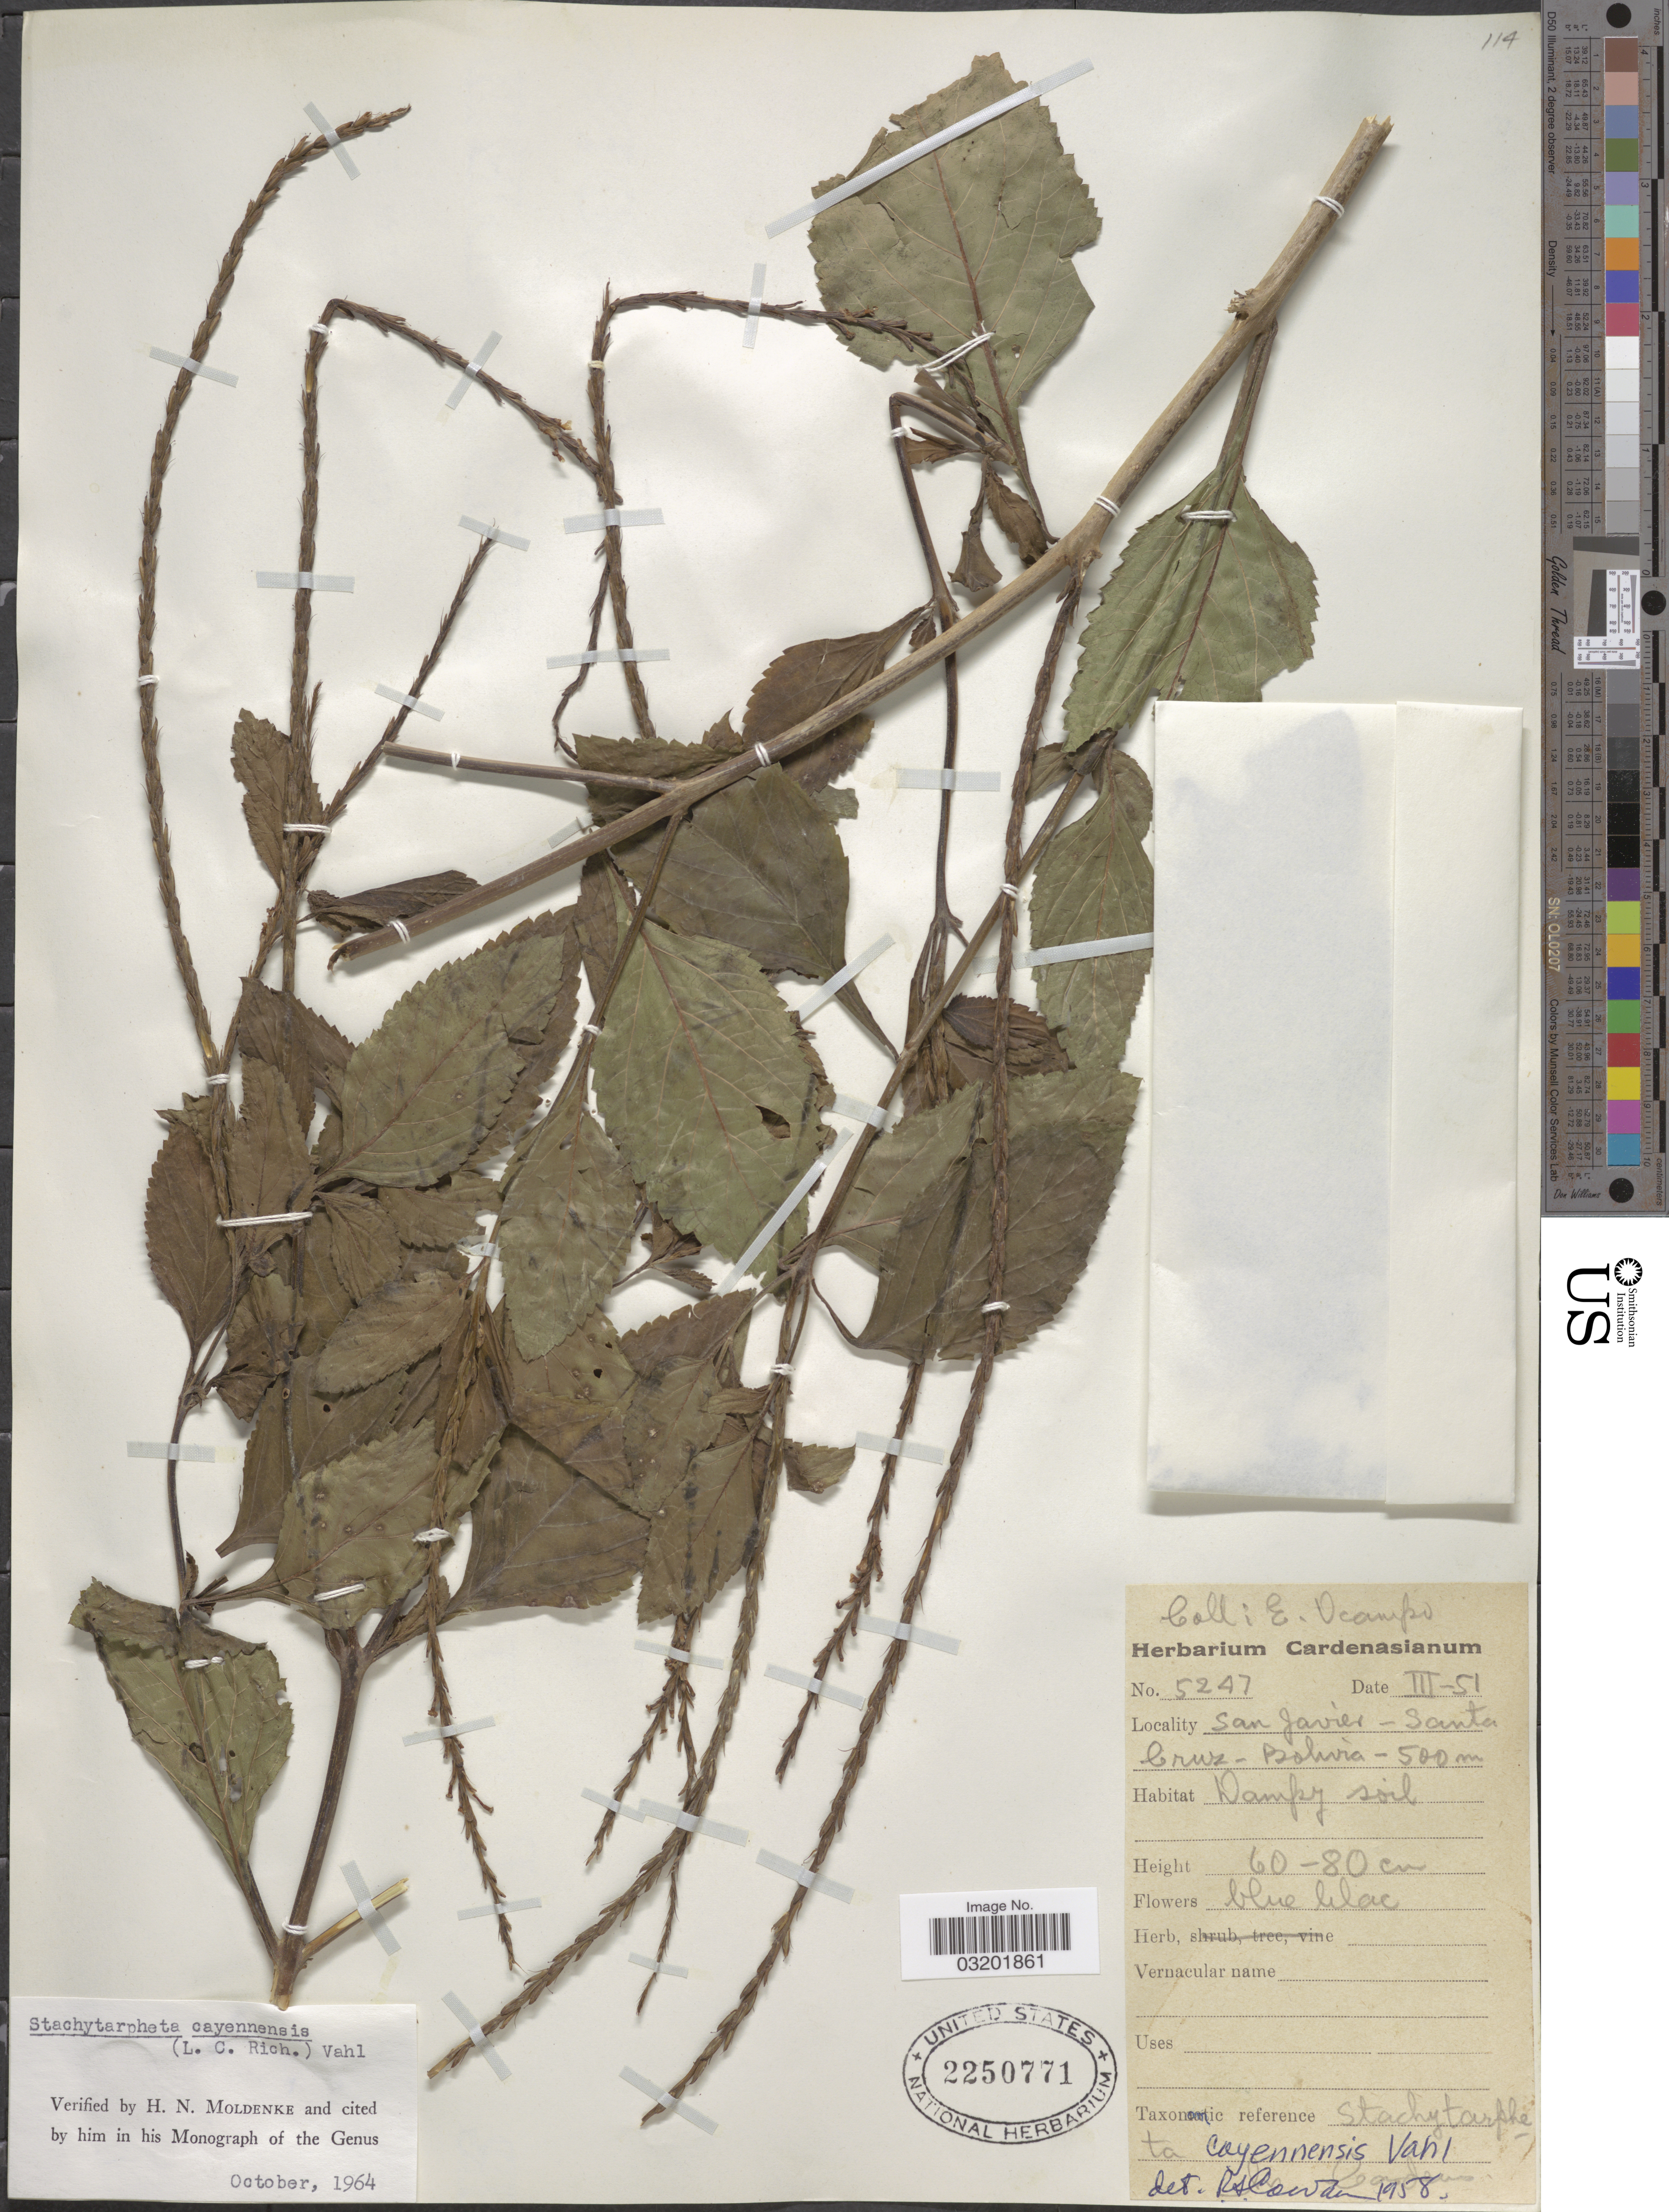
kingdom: Plantae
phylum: Tracheophyta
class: Magnoliopsida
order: Lamiales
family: Verbenaceae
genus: Stachytarpheta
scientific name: Stachytarpheta cayennensis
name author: (Rich.) Vahl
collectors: E. Ocampo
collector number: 5247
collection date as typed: Transcribed d/m/y: /3/51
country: Bolivia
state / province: Santa Cruz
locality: San Javier.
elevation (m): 500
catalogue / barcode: US 2250771